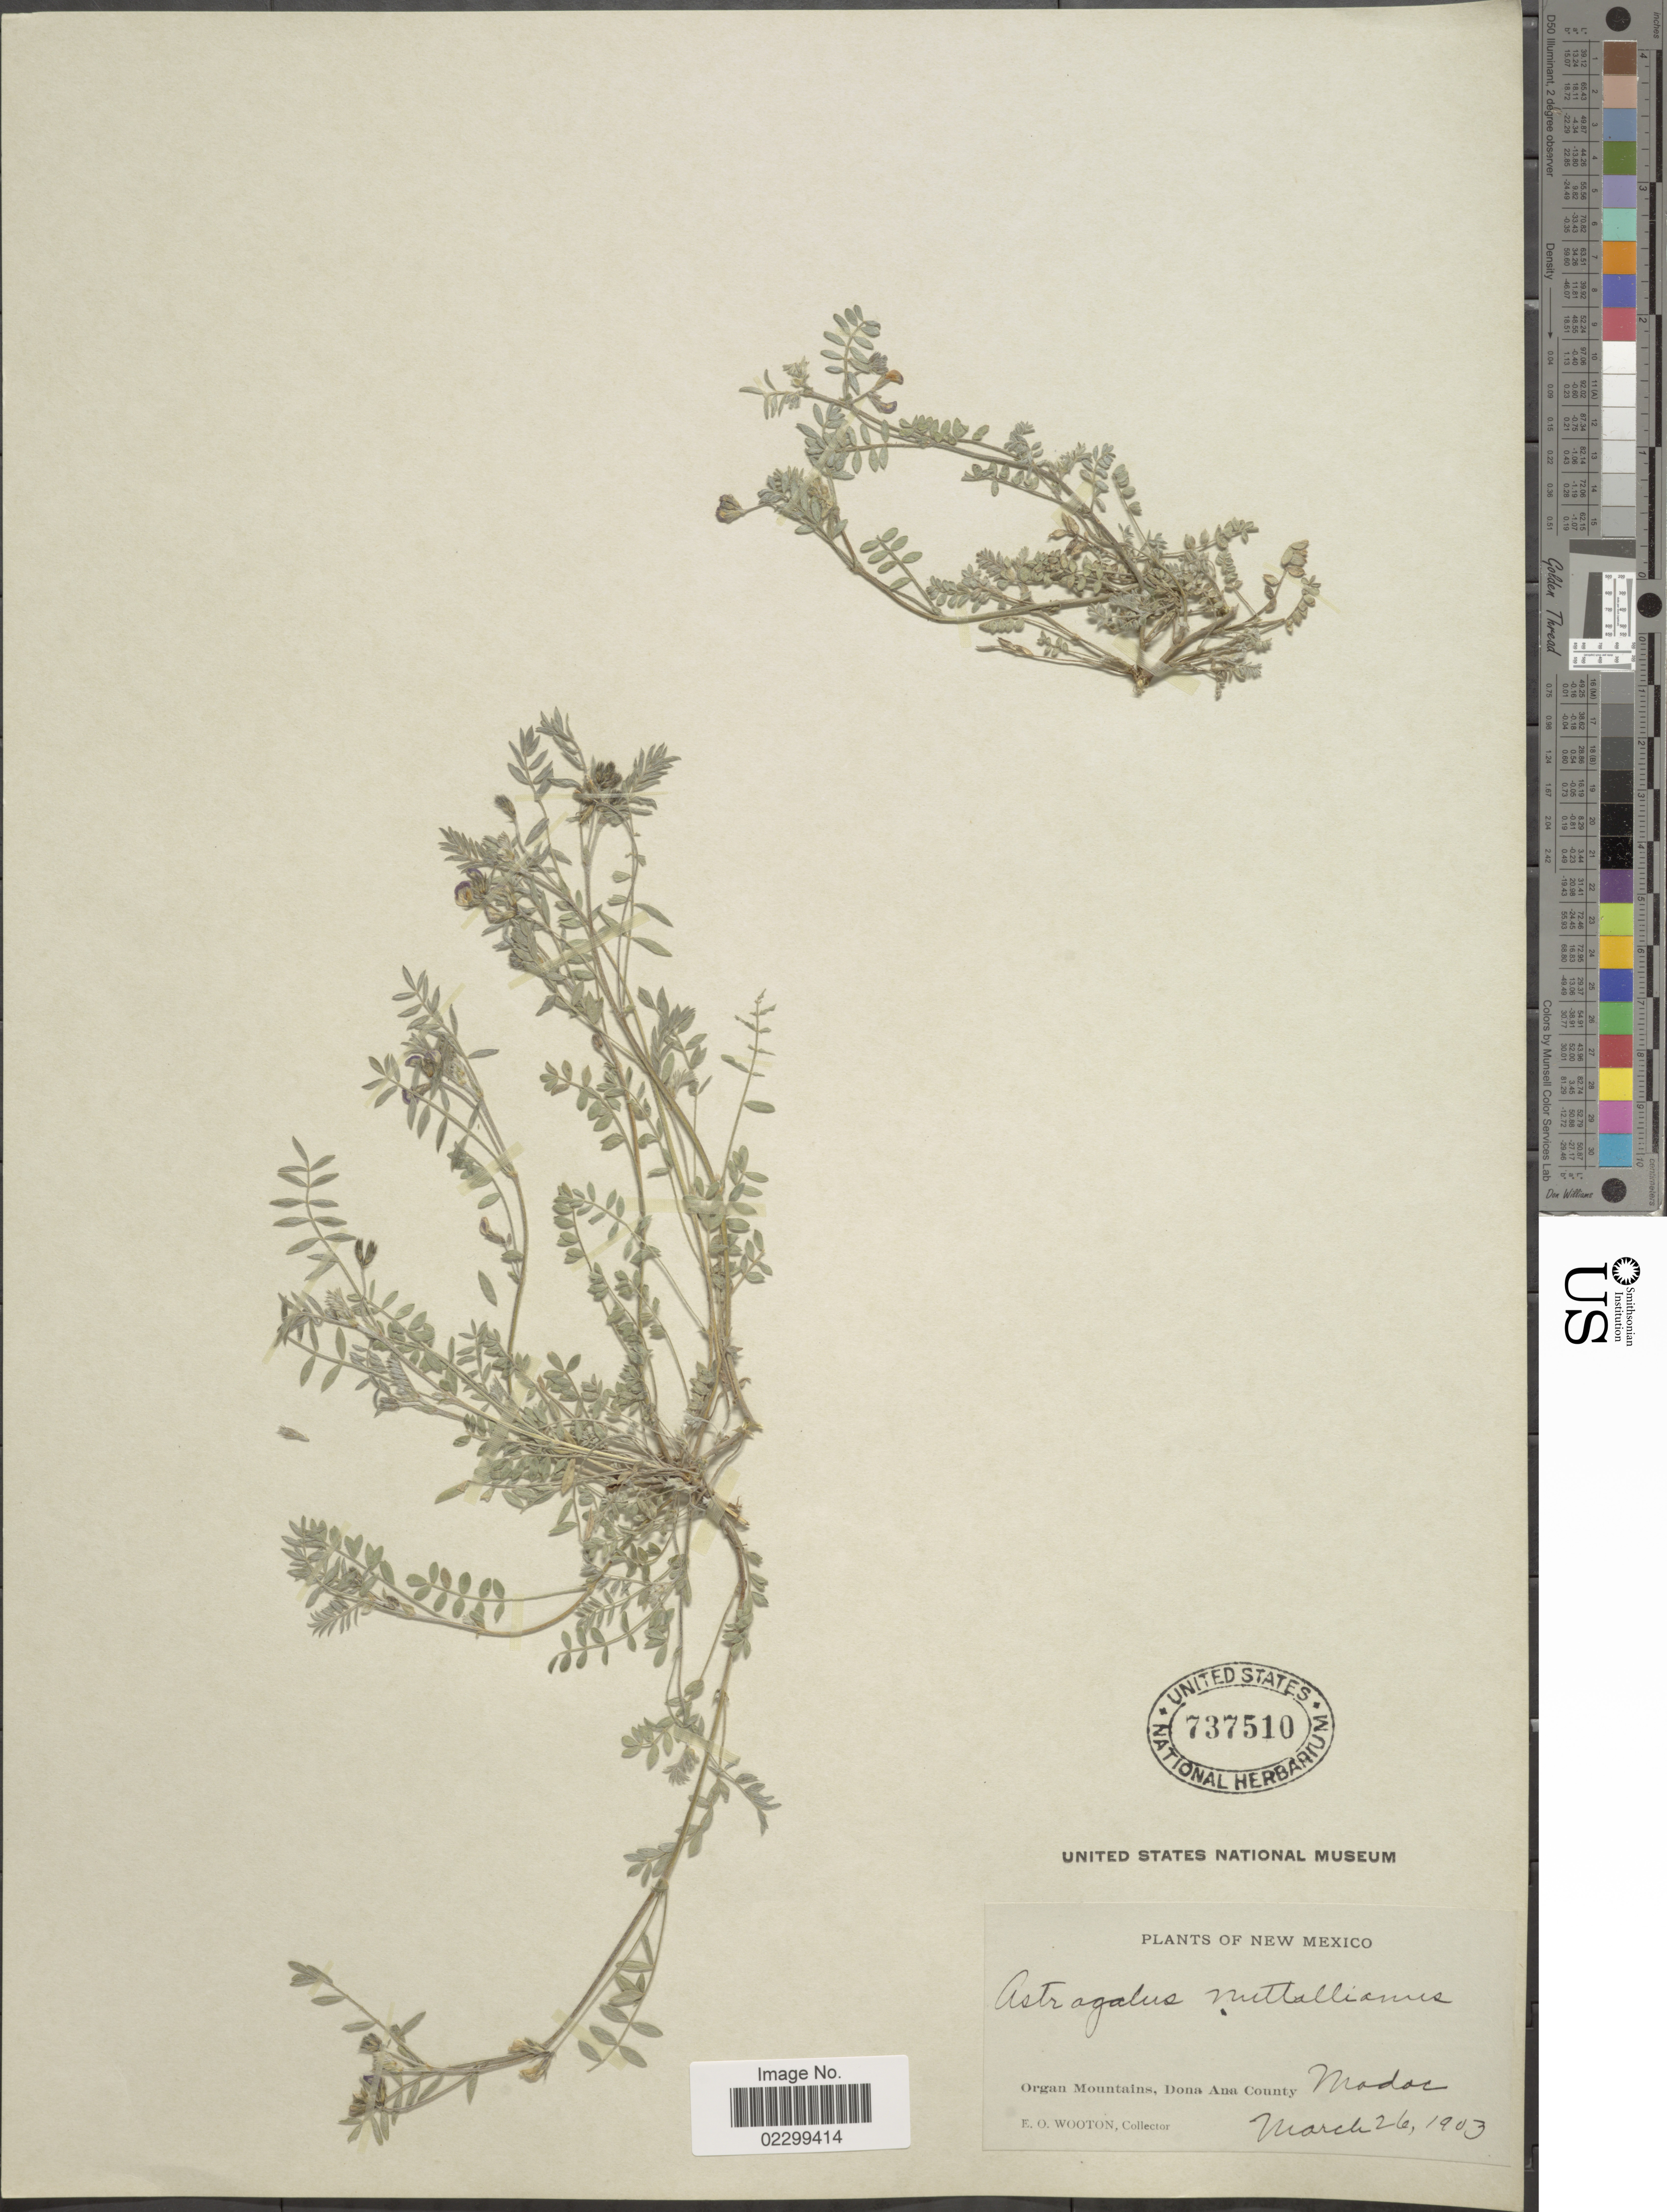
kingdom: Plantae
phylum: Tracheophyta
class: Magnoliopsida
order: Fabales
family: Fabaceae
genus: Astragalus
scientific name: Astragalus nuttallianus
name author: DC.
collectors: E. O. Wooton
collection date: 1903-03-26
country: United States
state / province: New Mexico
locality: Organ Mountains, Dona Ana County, Modoc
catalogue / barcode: US 737510